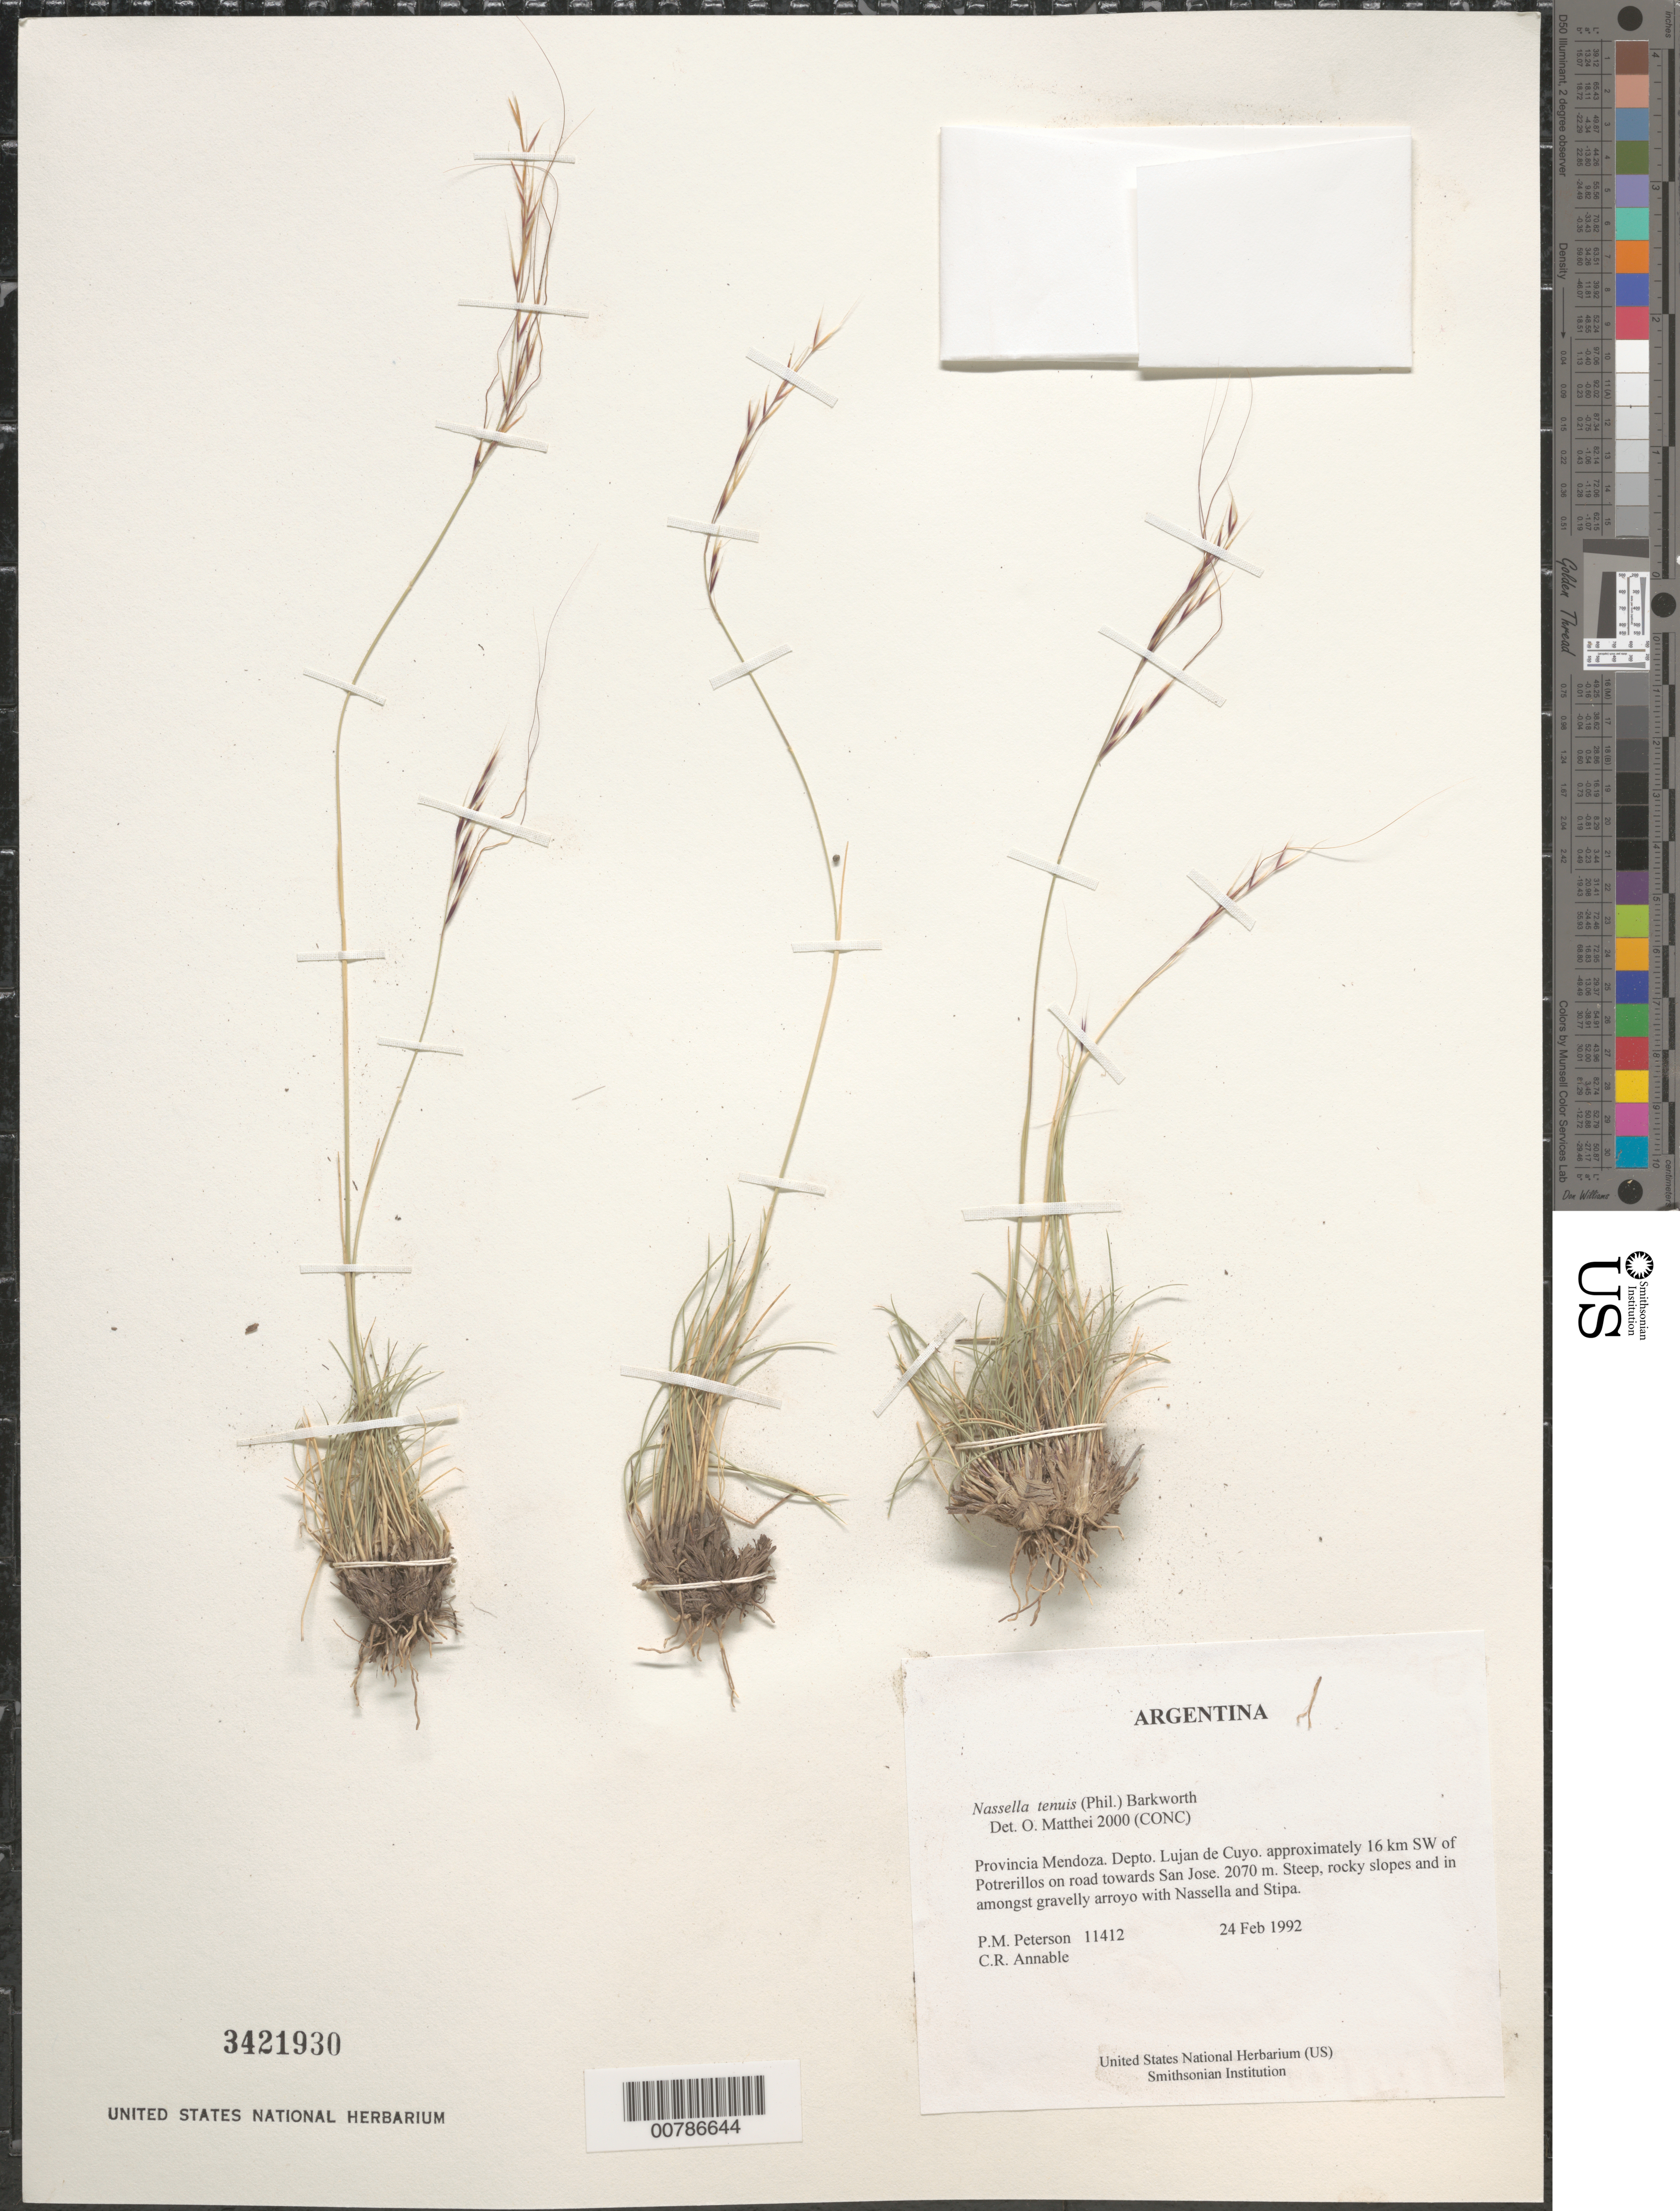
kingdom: Plantae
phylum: Tracheophyta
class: Liliopsida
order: Poales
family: Poaceae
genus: Nassella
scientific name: Nassella tenuis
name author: (Phil.) Barkworth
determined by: Matthei, O. R.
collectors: P. M. Peterson & C. R. Annable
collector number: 11412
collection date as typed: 24 Feb 1992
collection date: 1992-02-24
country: Argentina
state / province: Mendoza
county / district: Lujan de Cuyo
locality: approximately 16 km SW of Potrerillos on road towards San Jose.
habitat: Steep, rocky slopes and in amongst gravelly arroyo with Nassella and Stipa.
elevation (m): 2070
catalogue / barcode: US 3421930